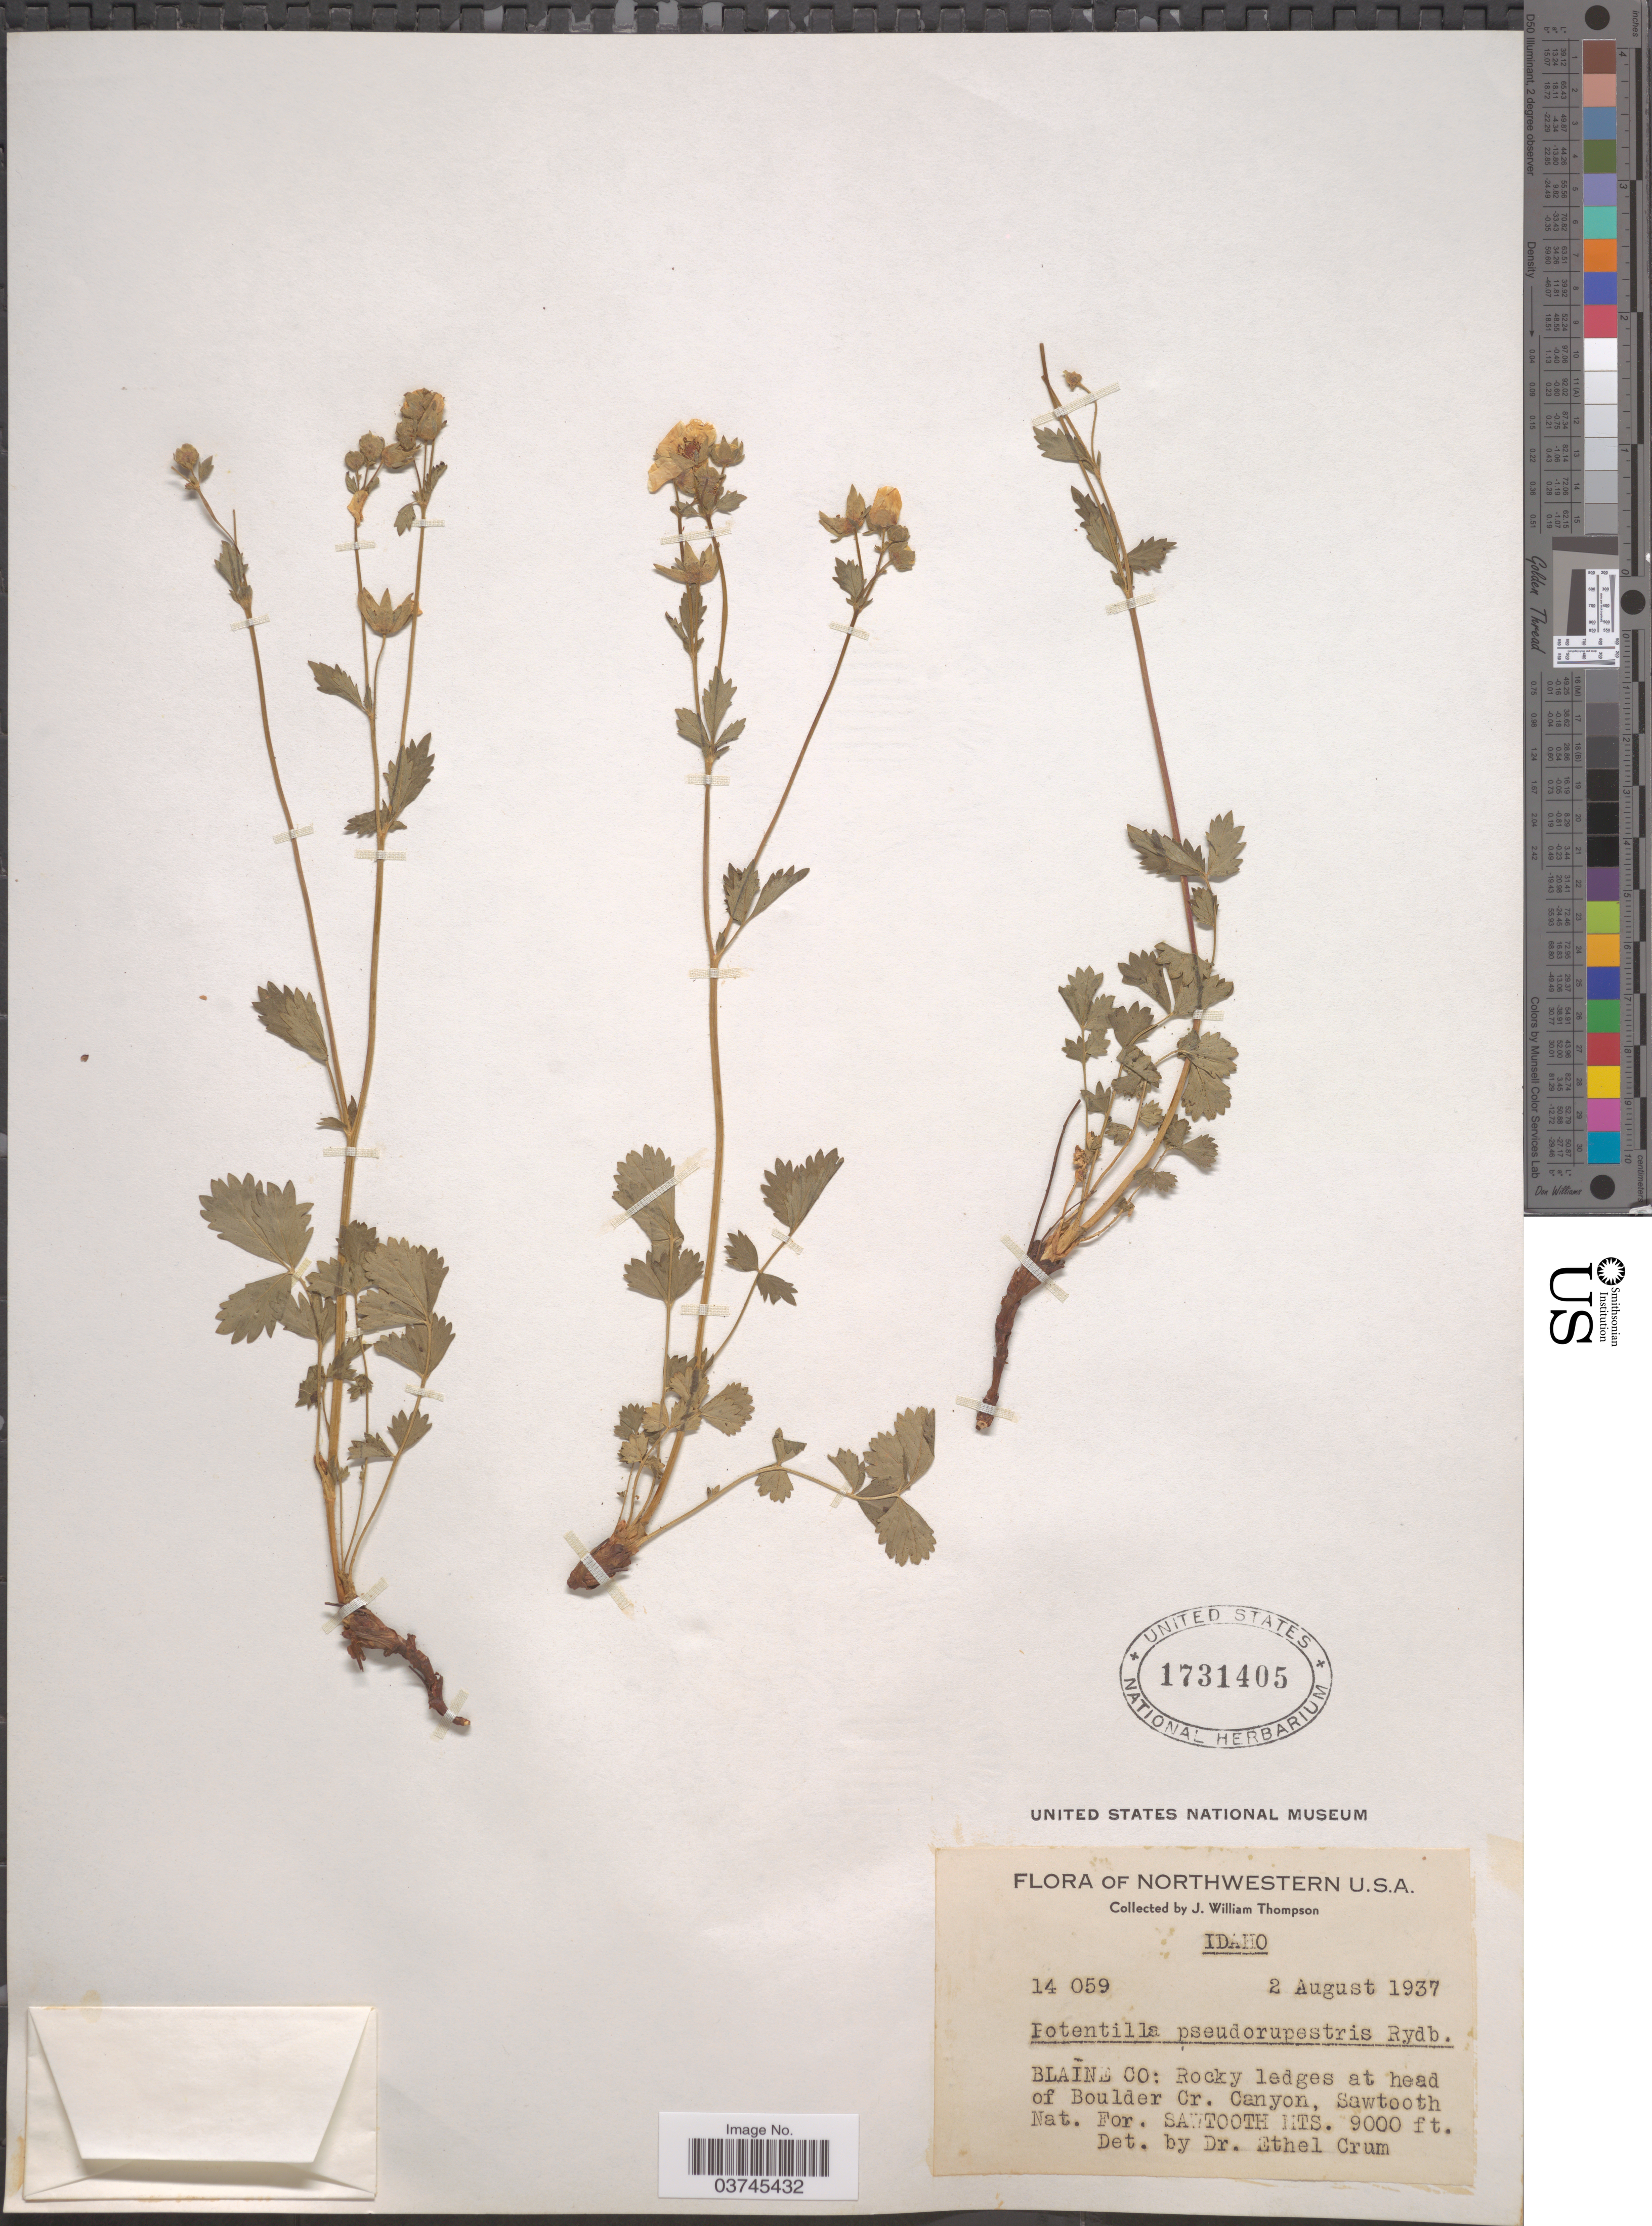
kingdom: Plantae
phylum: Tracheophyta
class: Magnoliopsida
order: Rosales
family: Rosaceae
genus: Drymocallis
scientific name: Drymocallis pseudorupestris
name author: (Rydb.) Rydb.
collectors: J. W. Thompson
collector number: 14059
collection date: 1937-08-02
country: United States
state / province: Idaho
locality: Northwesten U.S.A. Blaine Co: Rocky ledges at head of Boulder Cr. Canyon, Sawtooth Nat. For. Sawtooth Mts.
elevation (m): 2743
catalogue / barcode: US 1731405